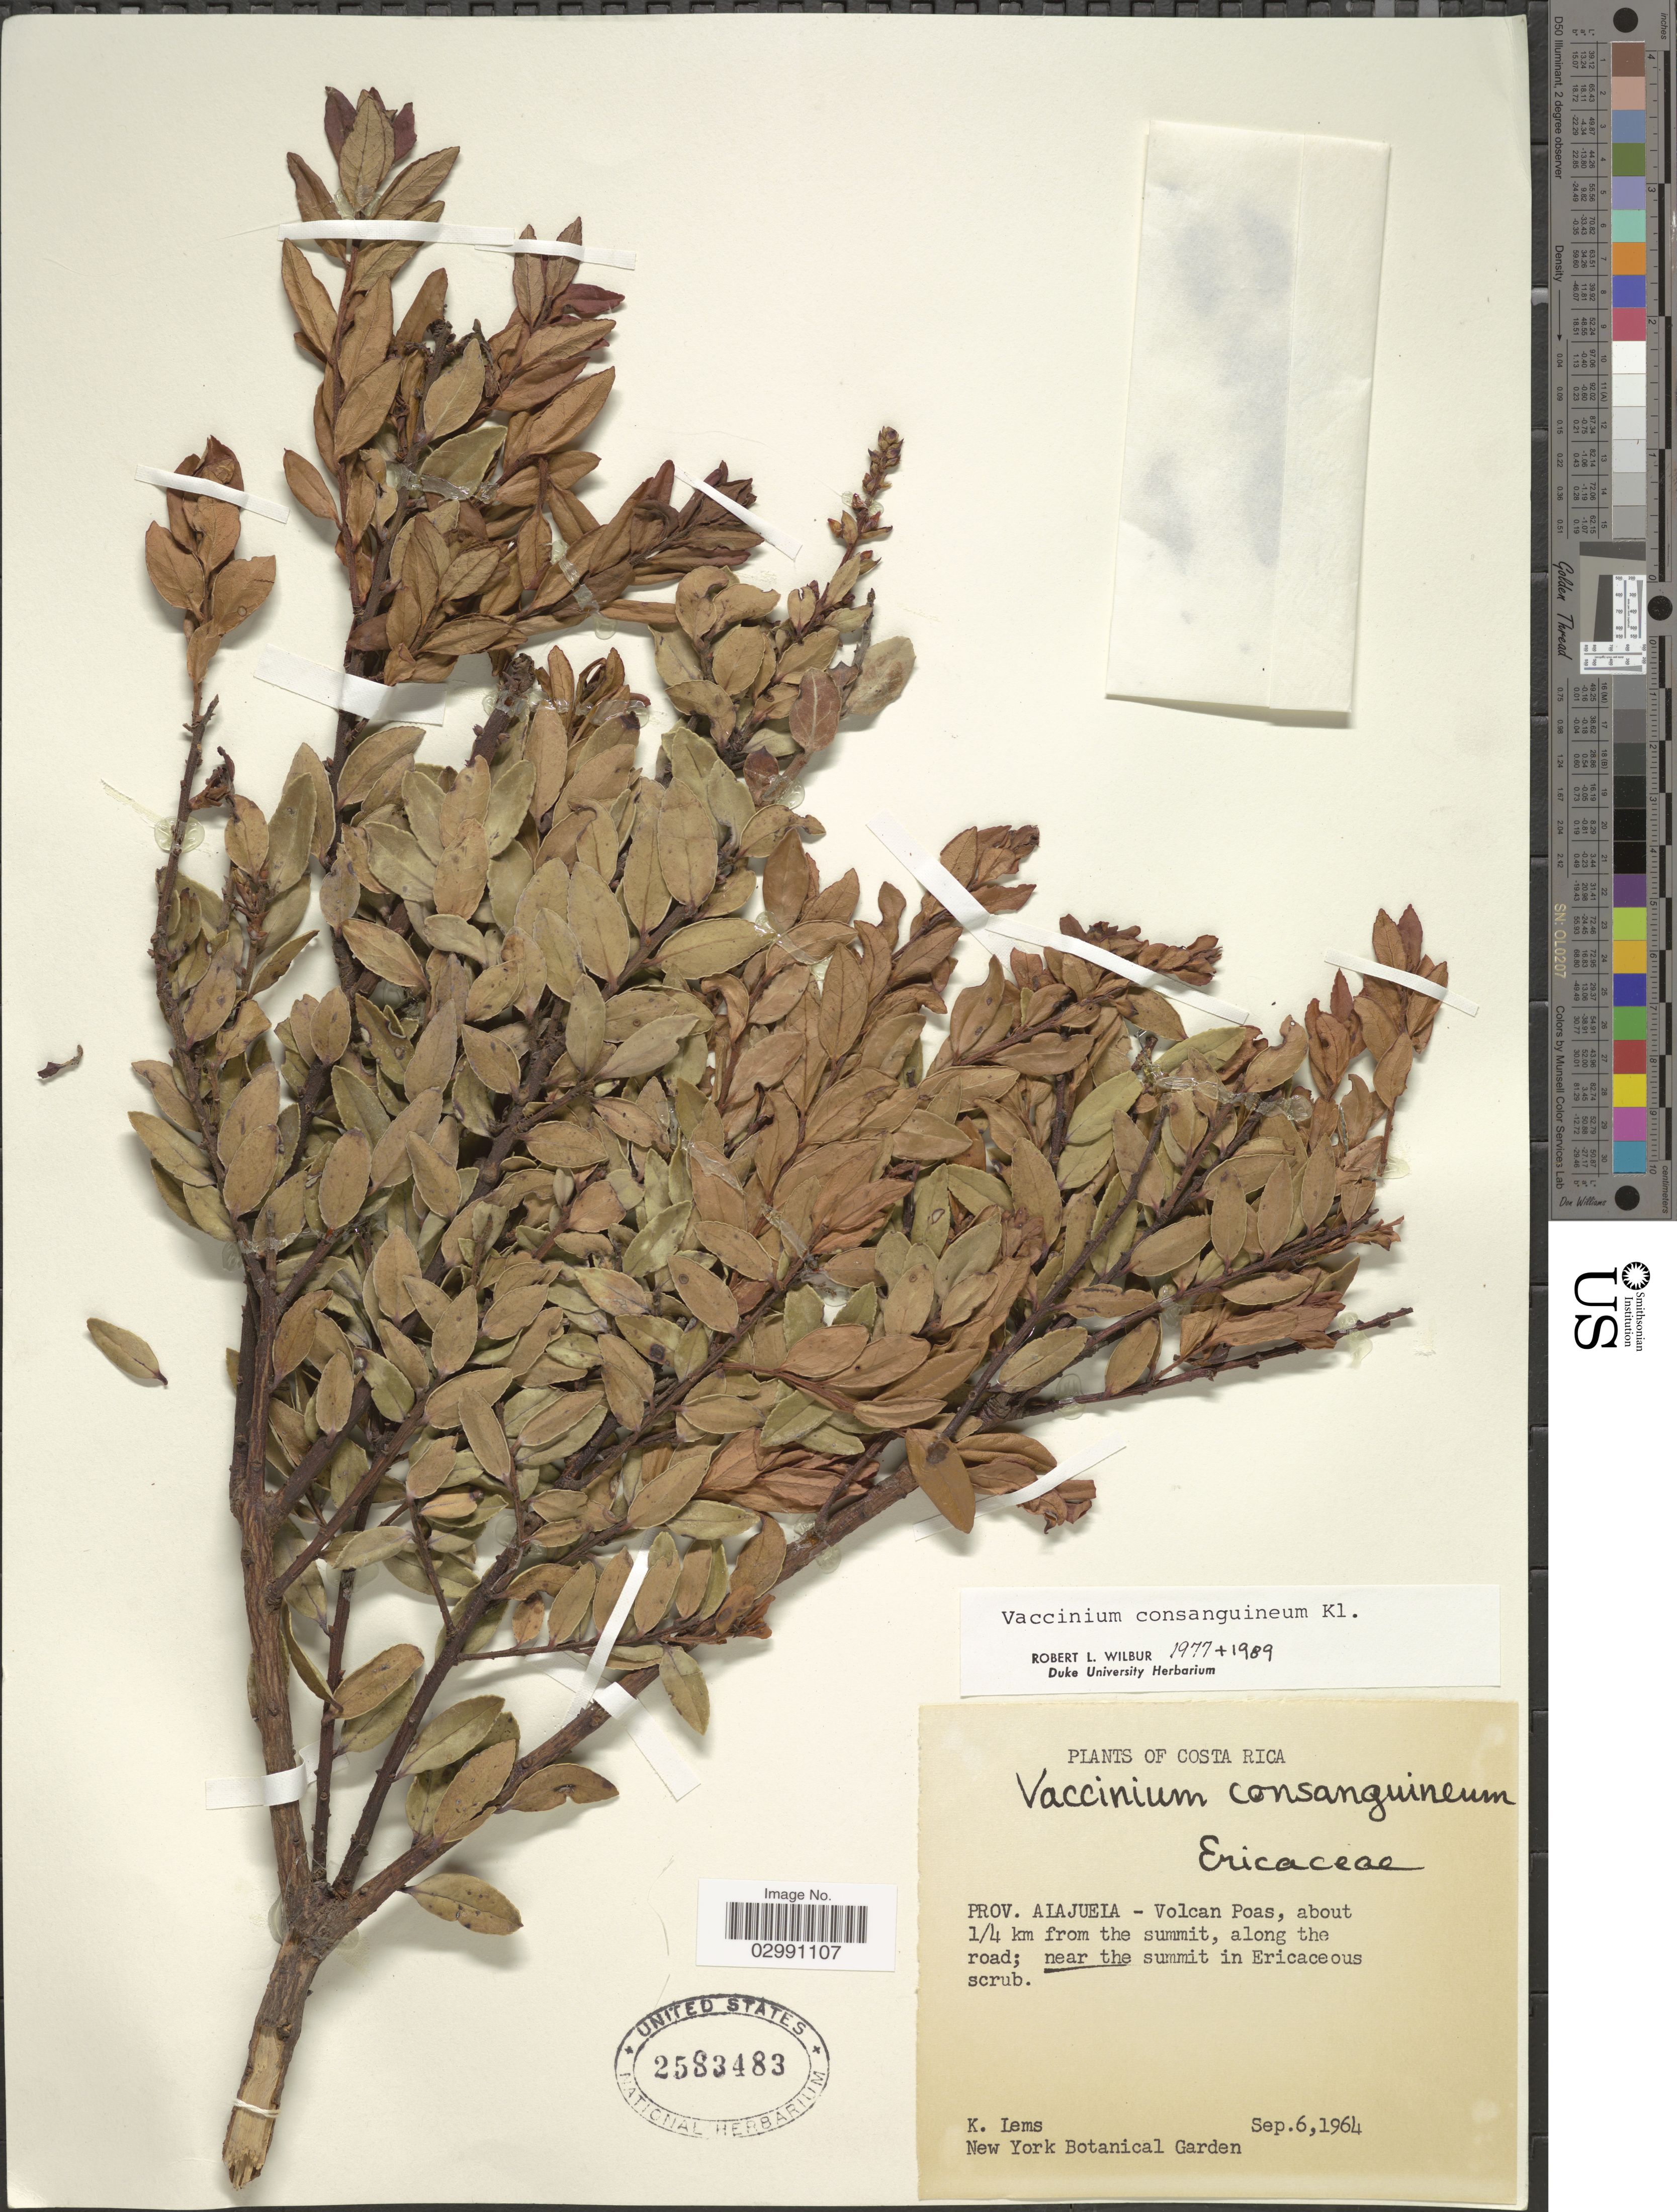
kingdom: Plantae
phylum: Tracheophyta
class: Magnoliopsida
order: Ericales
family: Ericaceae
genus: Vaccinium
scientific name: Vaccinium consanguineum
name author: Klotzsch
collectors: K. Lems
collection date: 1964-09-06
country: Costa Rica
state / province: Alajuela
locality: Volcan Poas, about 1/4 km from the summit, along the road.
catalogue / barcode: US 2583483